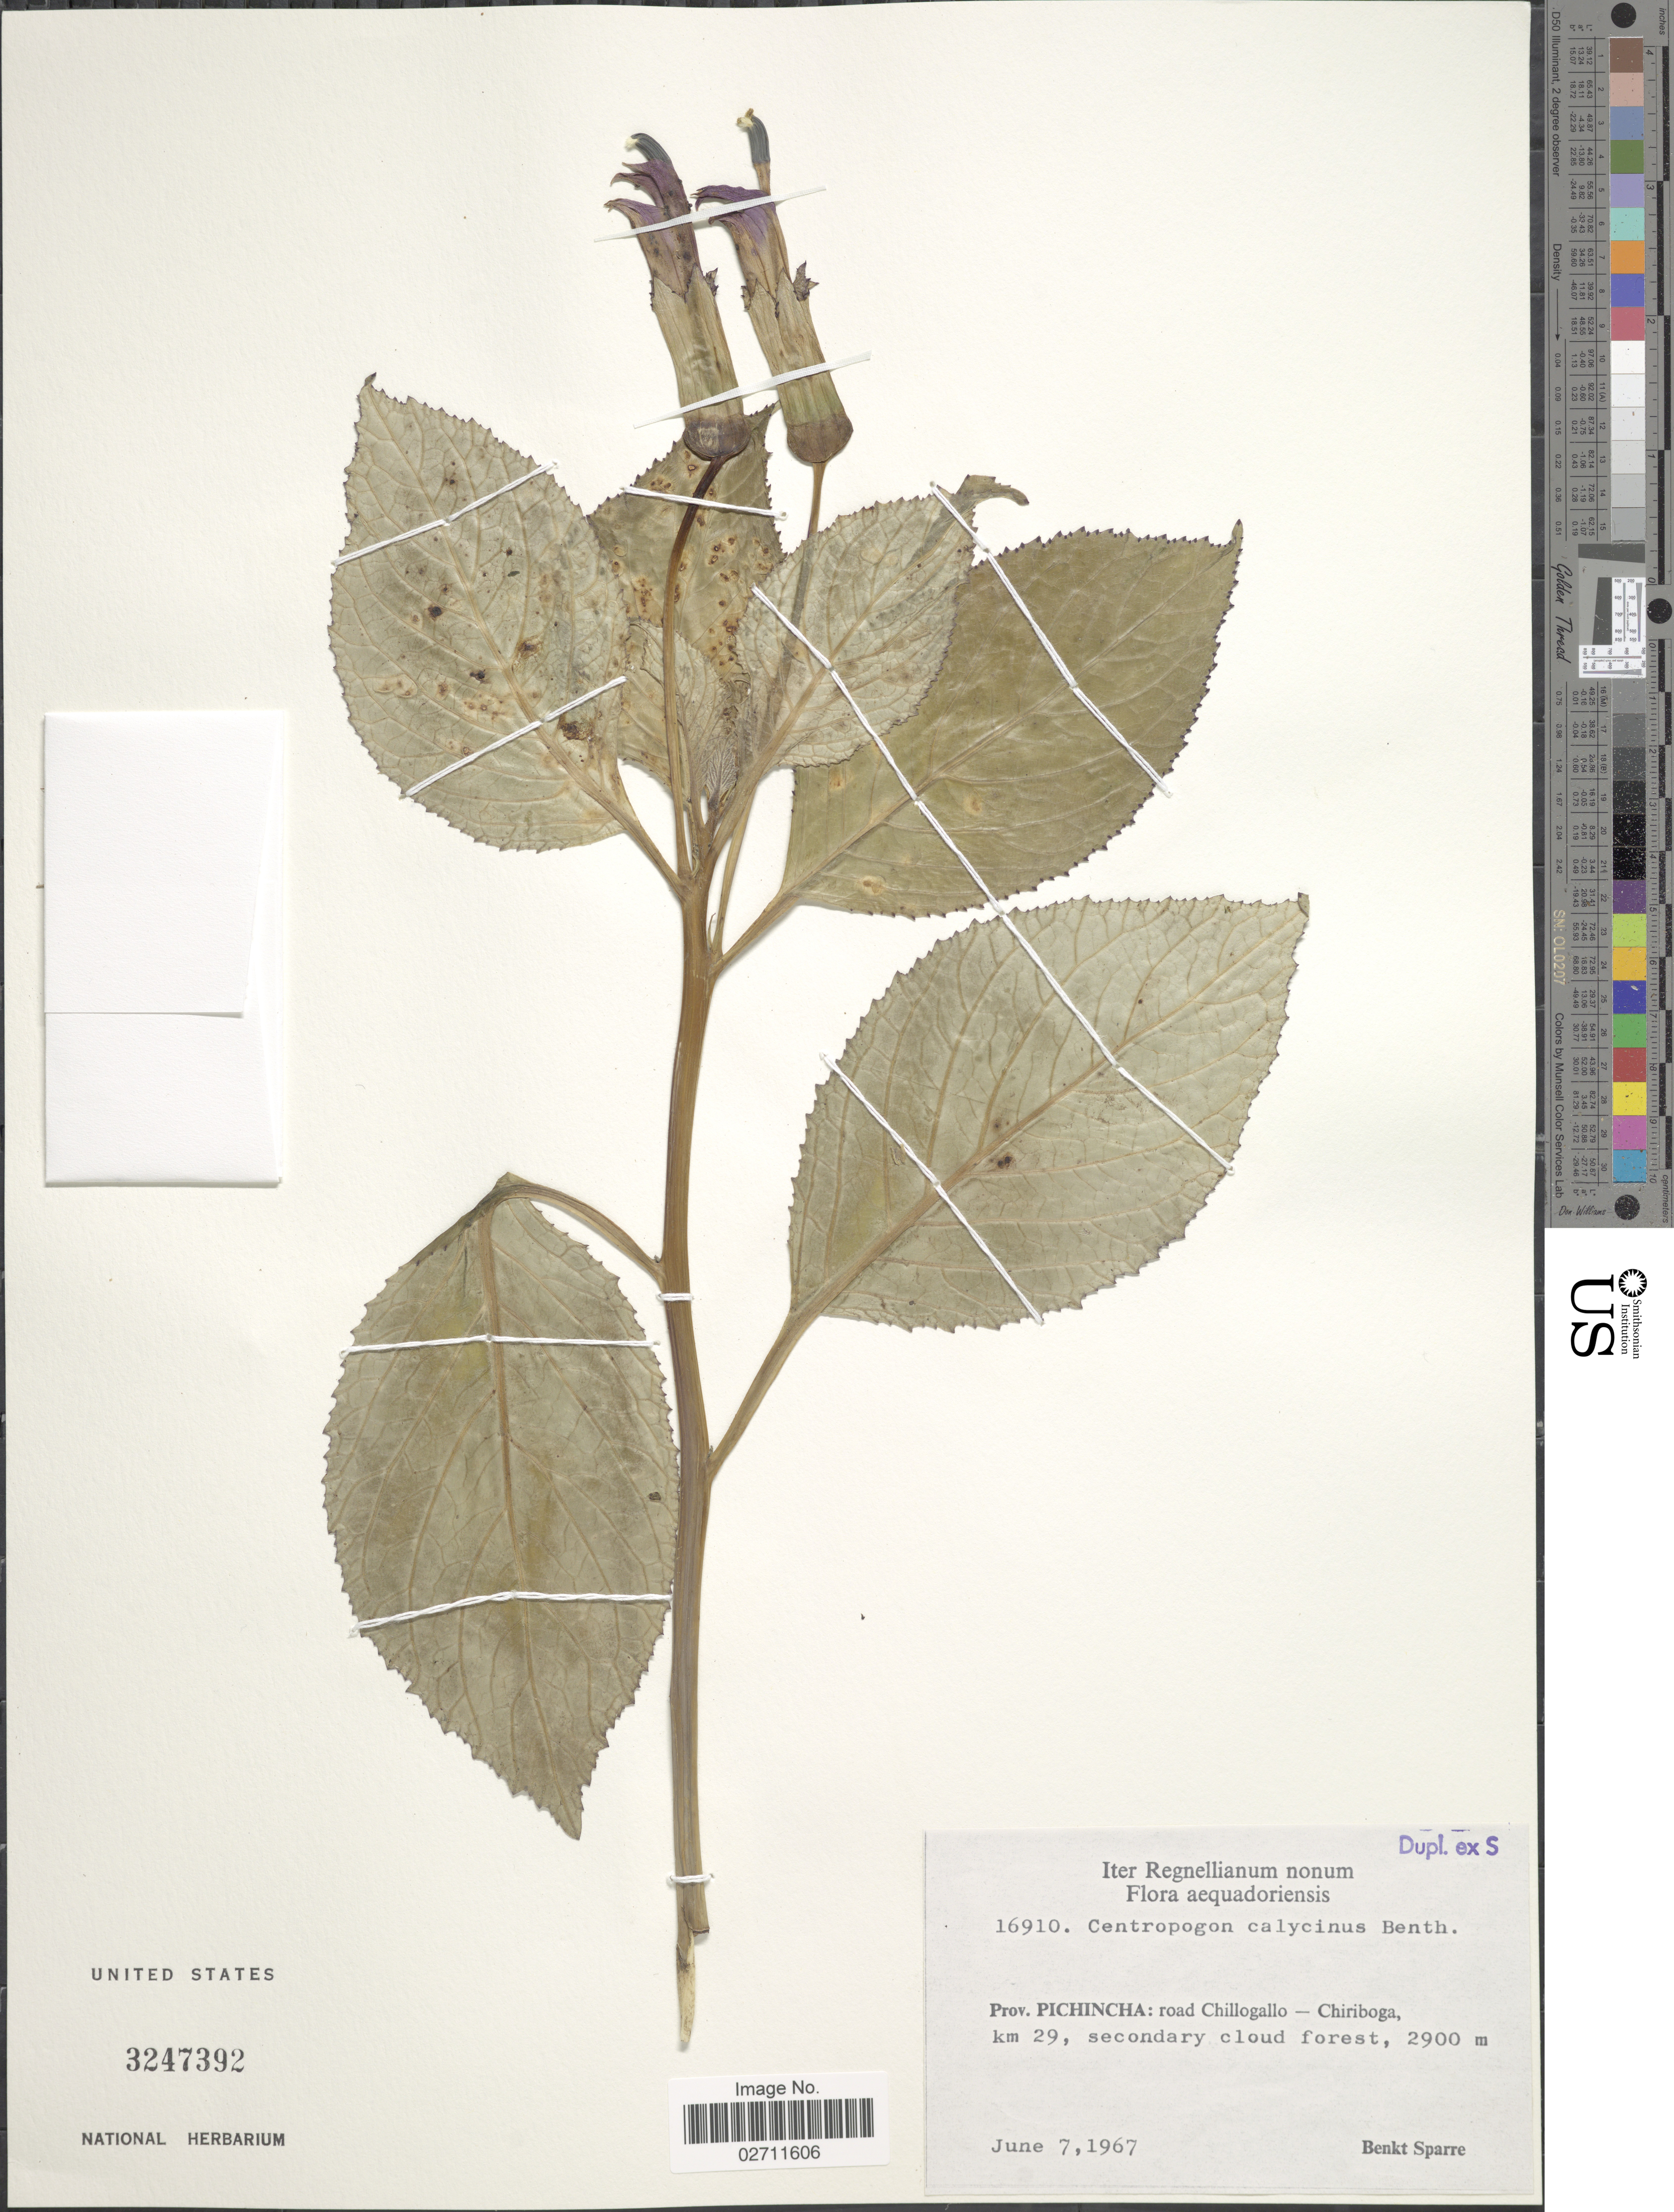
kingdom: Plantae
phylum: Tracheophyta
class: Magnoliopsida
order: Asterales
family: Campanulaceae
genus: Centropogon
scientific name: Centropogon calycinus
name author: Benth.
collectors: B. Sparre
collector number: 16910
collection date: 1967-06-07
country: Ecuador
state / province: Pichincha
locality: Road Chillogallo - Chiriboga, km 29.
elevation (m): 2900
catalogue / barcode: US 3247392